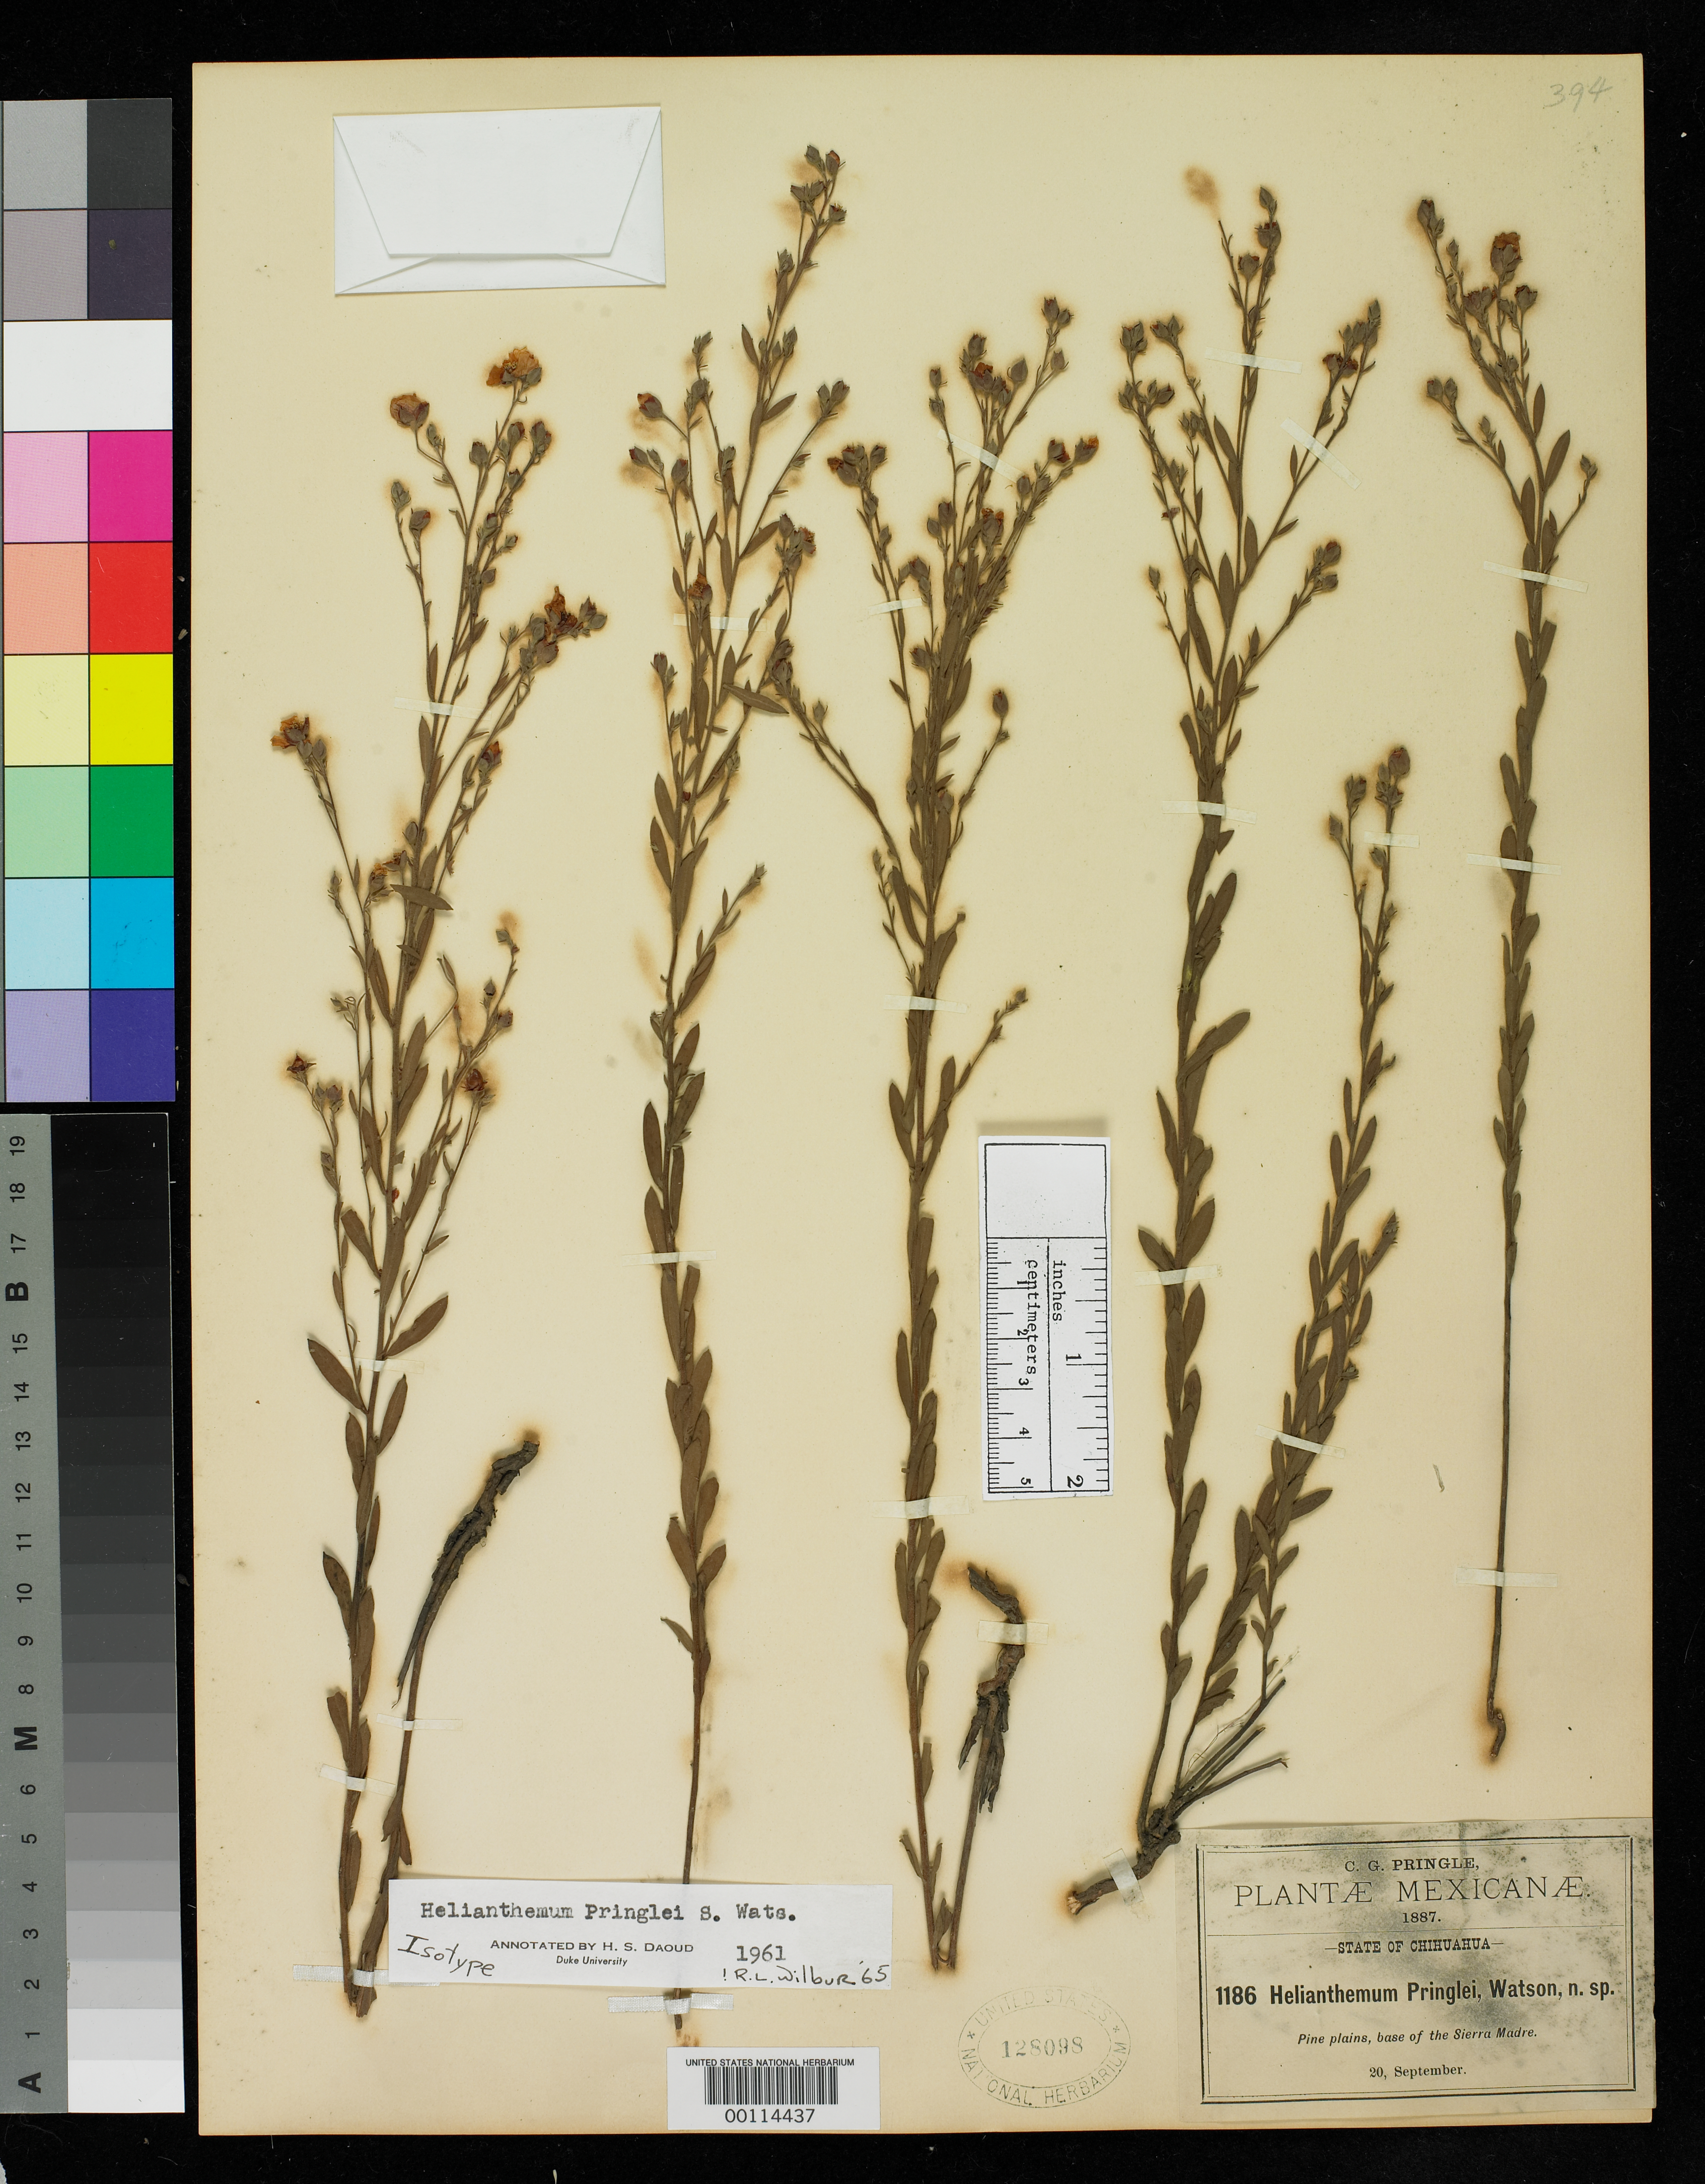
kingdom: Plantae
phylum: Tracheophyta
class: Magnoliopsida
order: Malvales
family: Cistaceae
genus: Helianthemum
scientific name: Helianthemum pringlei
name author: S. Watson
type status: Isotype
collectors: C. G. Pringle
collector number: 1186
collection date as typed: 20 Sep 1887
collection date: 1887-09-20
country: Mexico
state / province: Chihuahua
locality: Base of Sierra Madre.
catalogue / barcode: US 128098